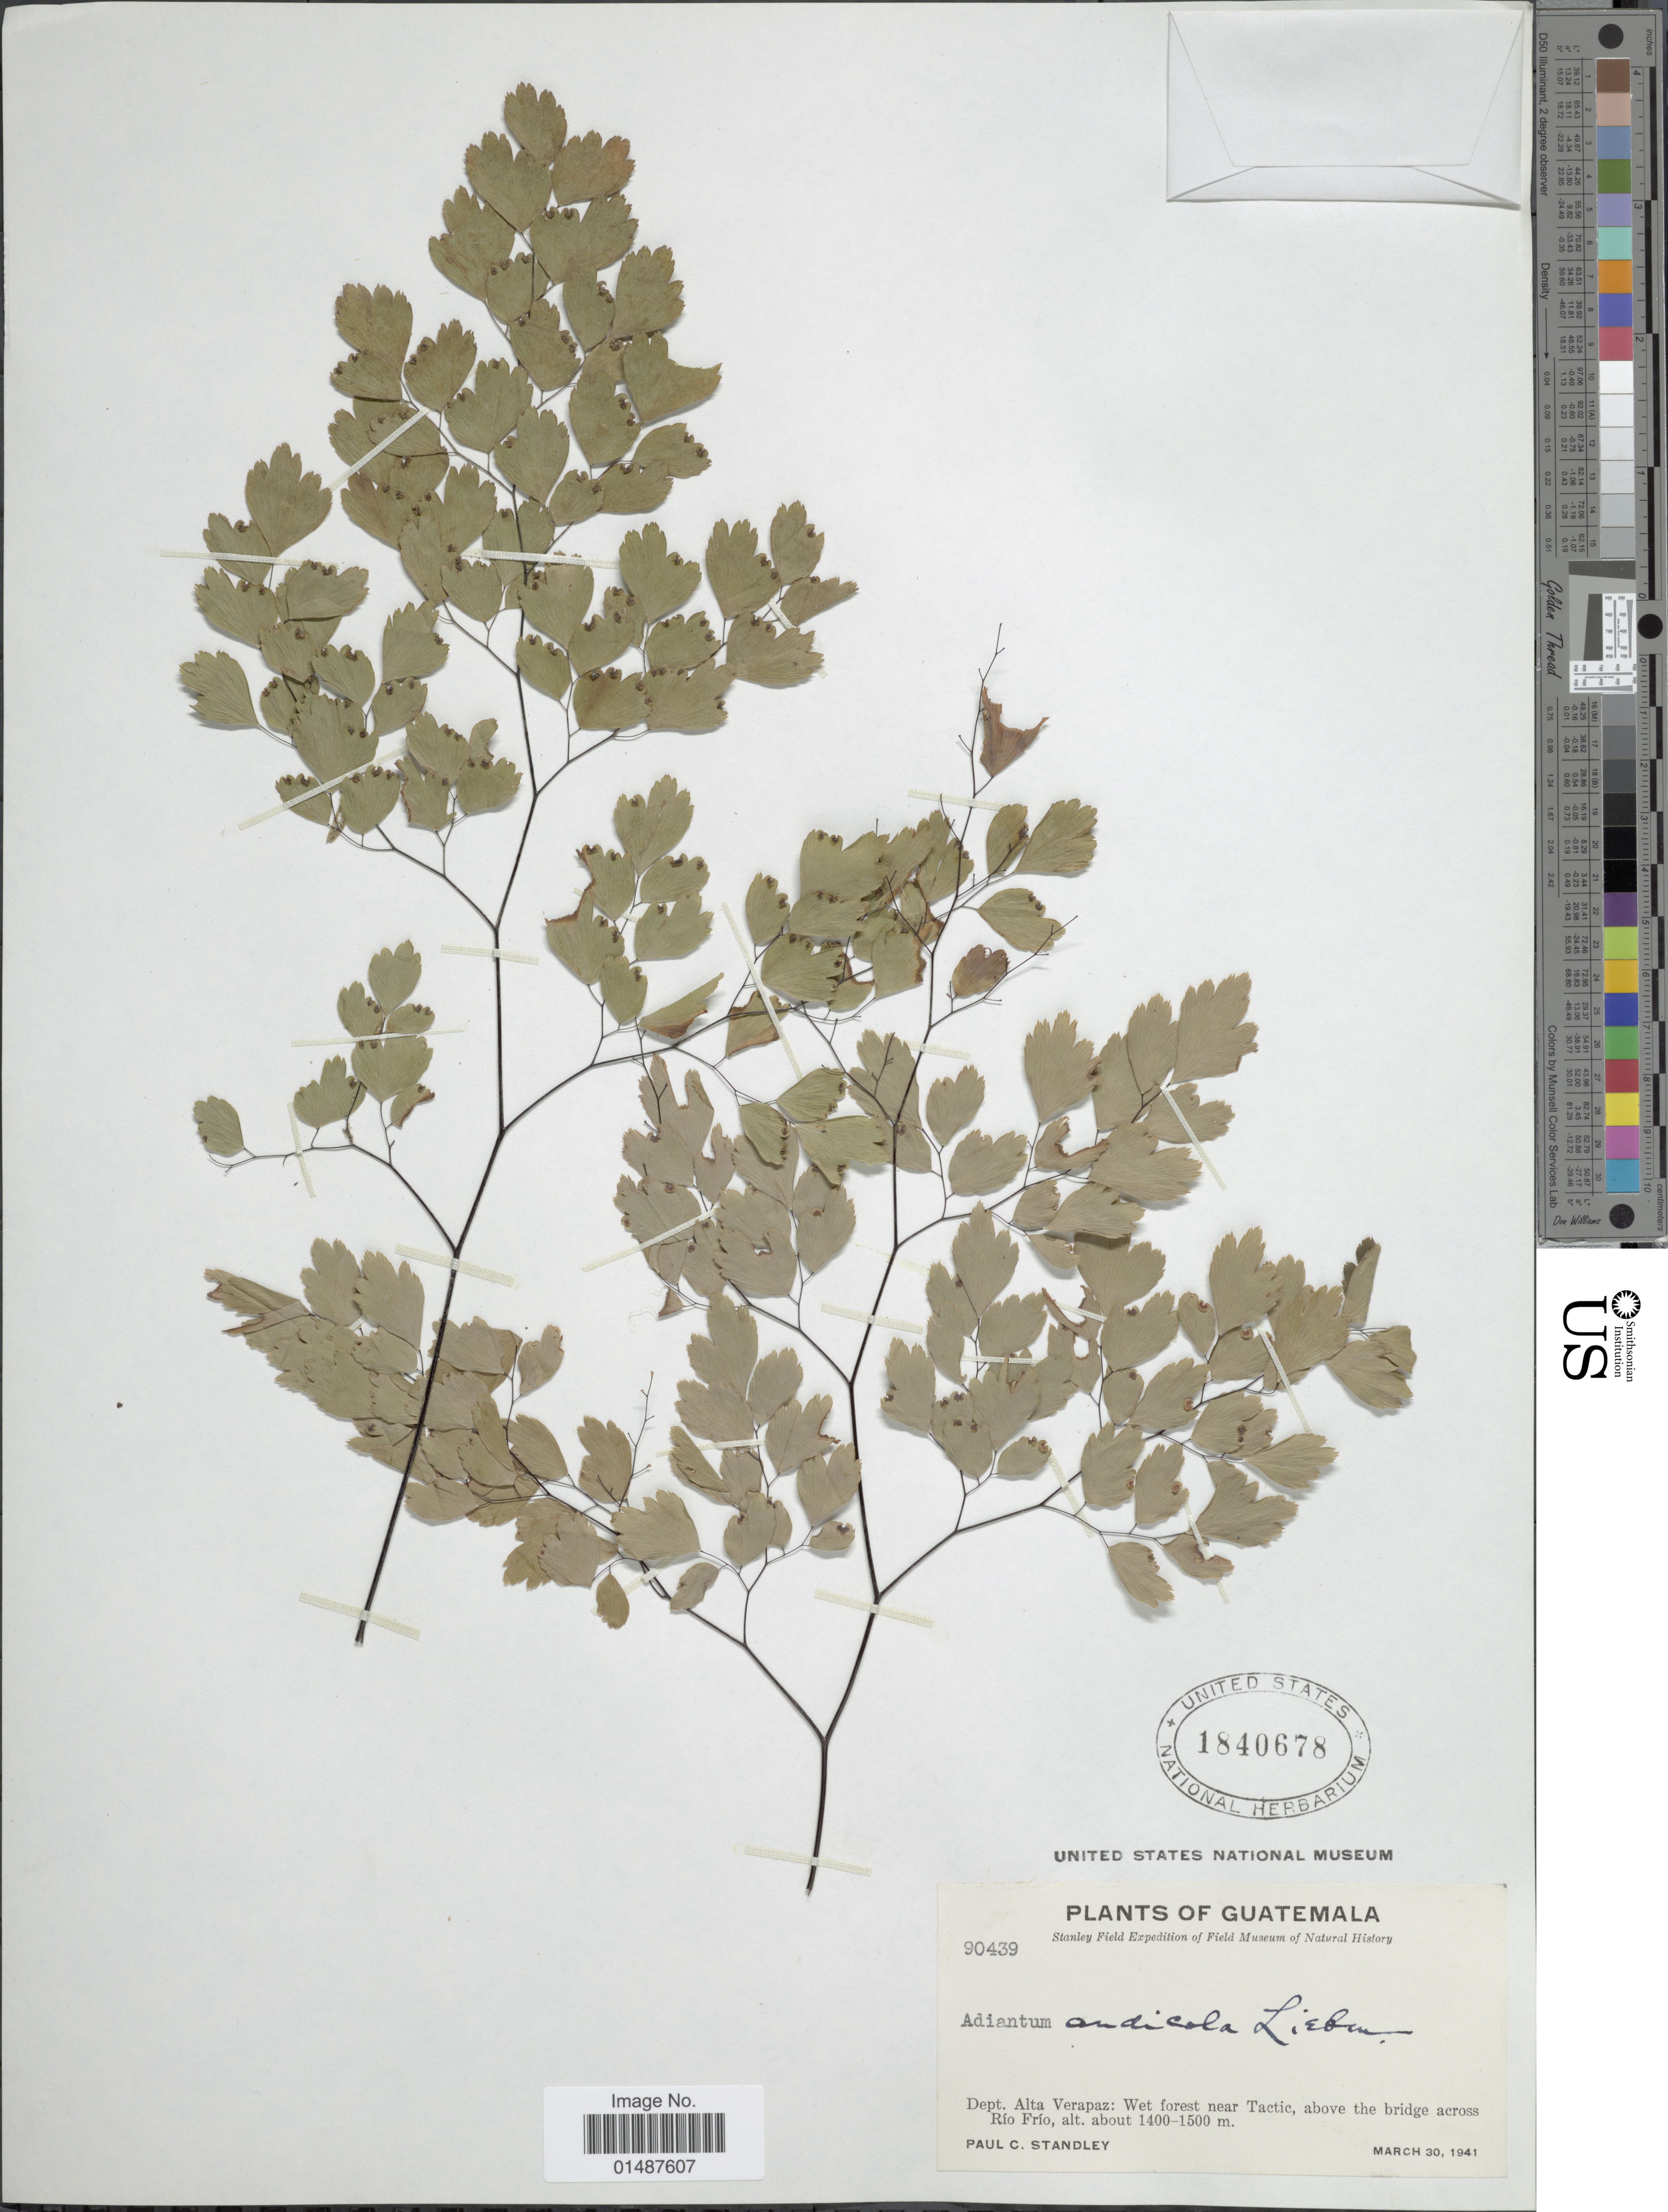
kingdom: Plantae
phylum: Tracheophyta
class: Polypodiopsida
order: Polypodiales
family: Pteridaceae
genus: Adiantum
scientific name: Adiantum andicola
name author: Liebm.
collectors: P. C. Standley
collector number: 90439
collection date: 1941-03-30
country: Guatemala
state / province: Alta Verapaz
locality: Dept. Alta Verapaz: Wet forest near Tactic, above the bridge across Rio Frio.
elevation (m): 1400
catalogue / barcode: US 1840678